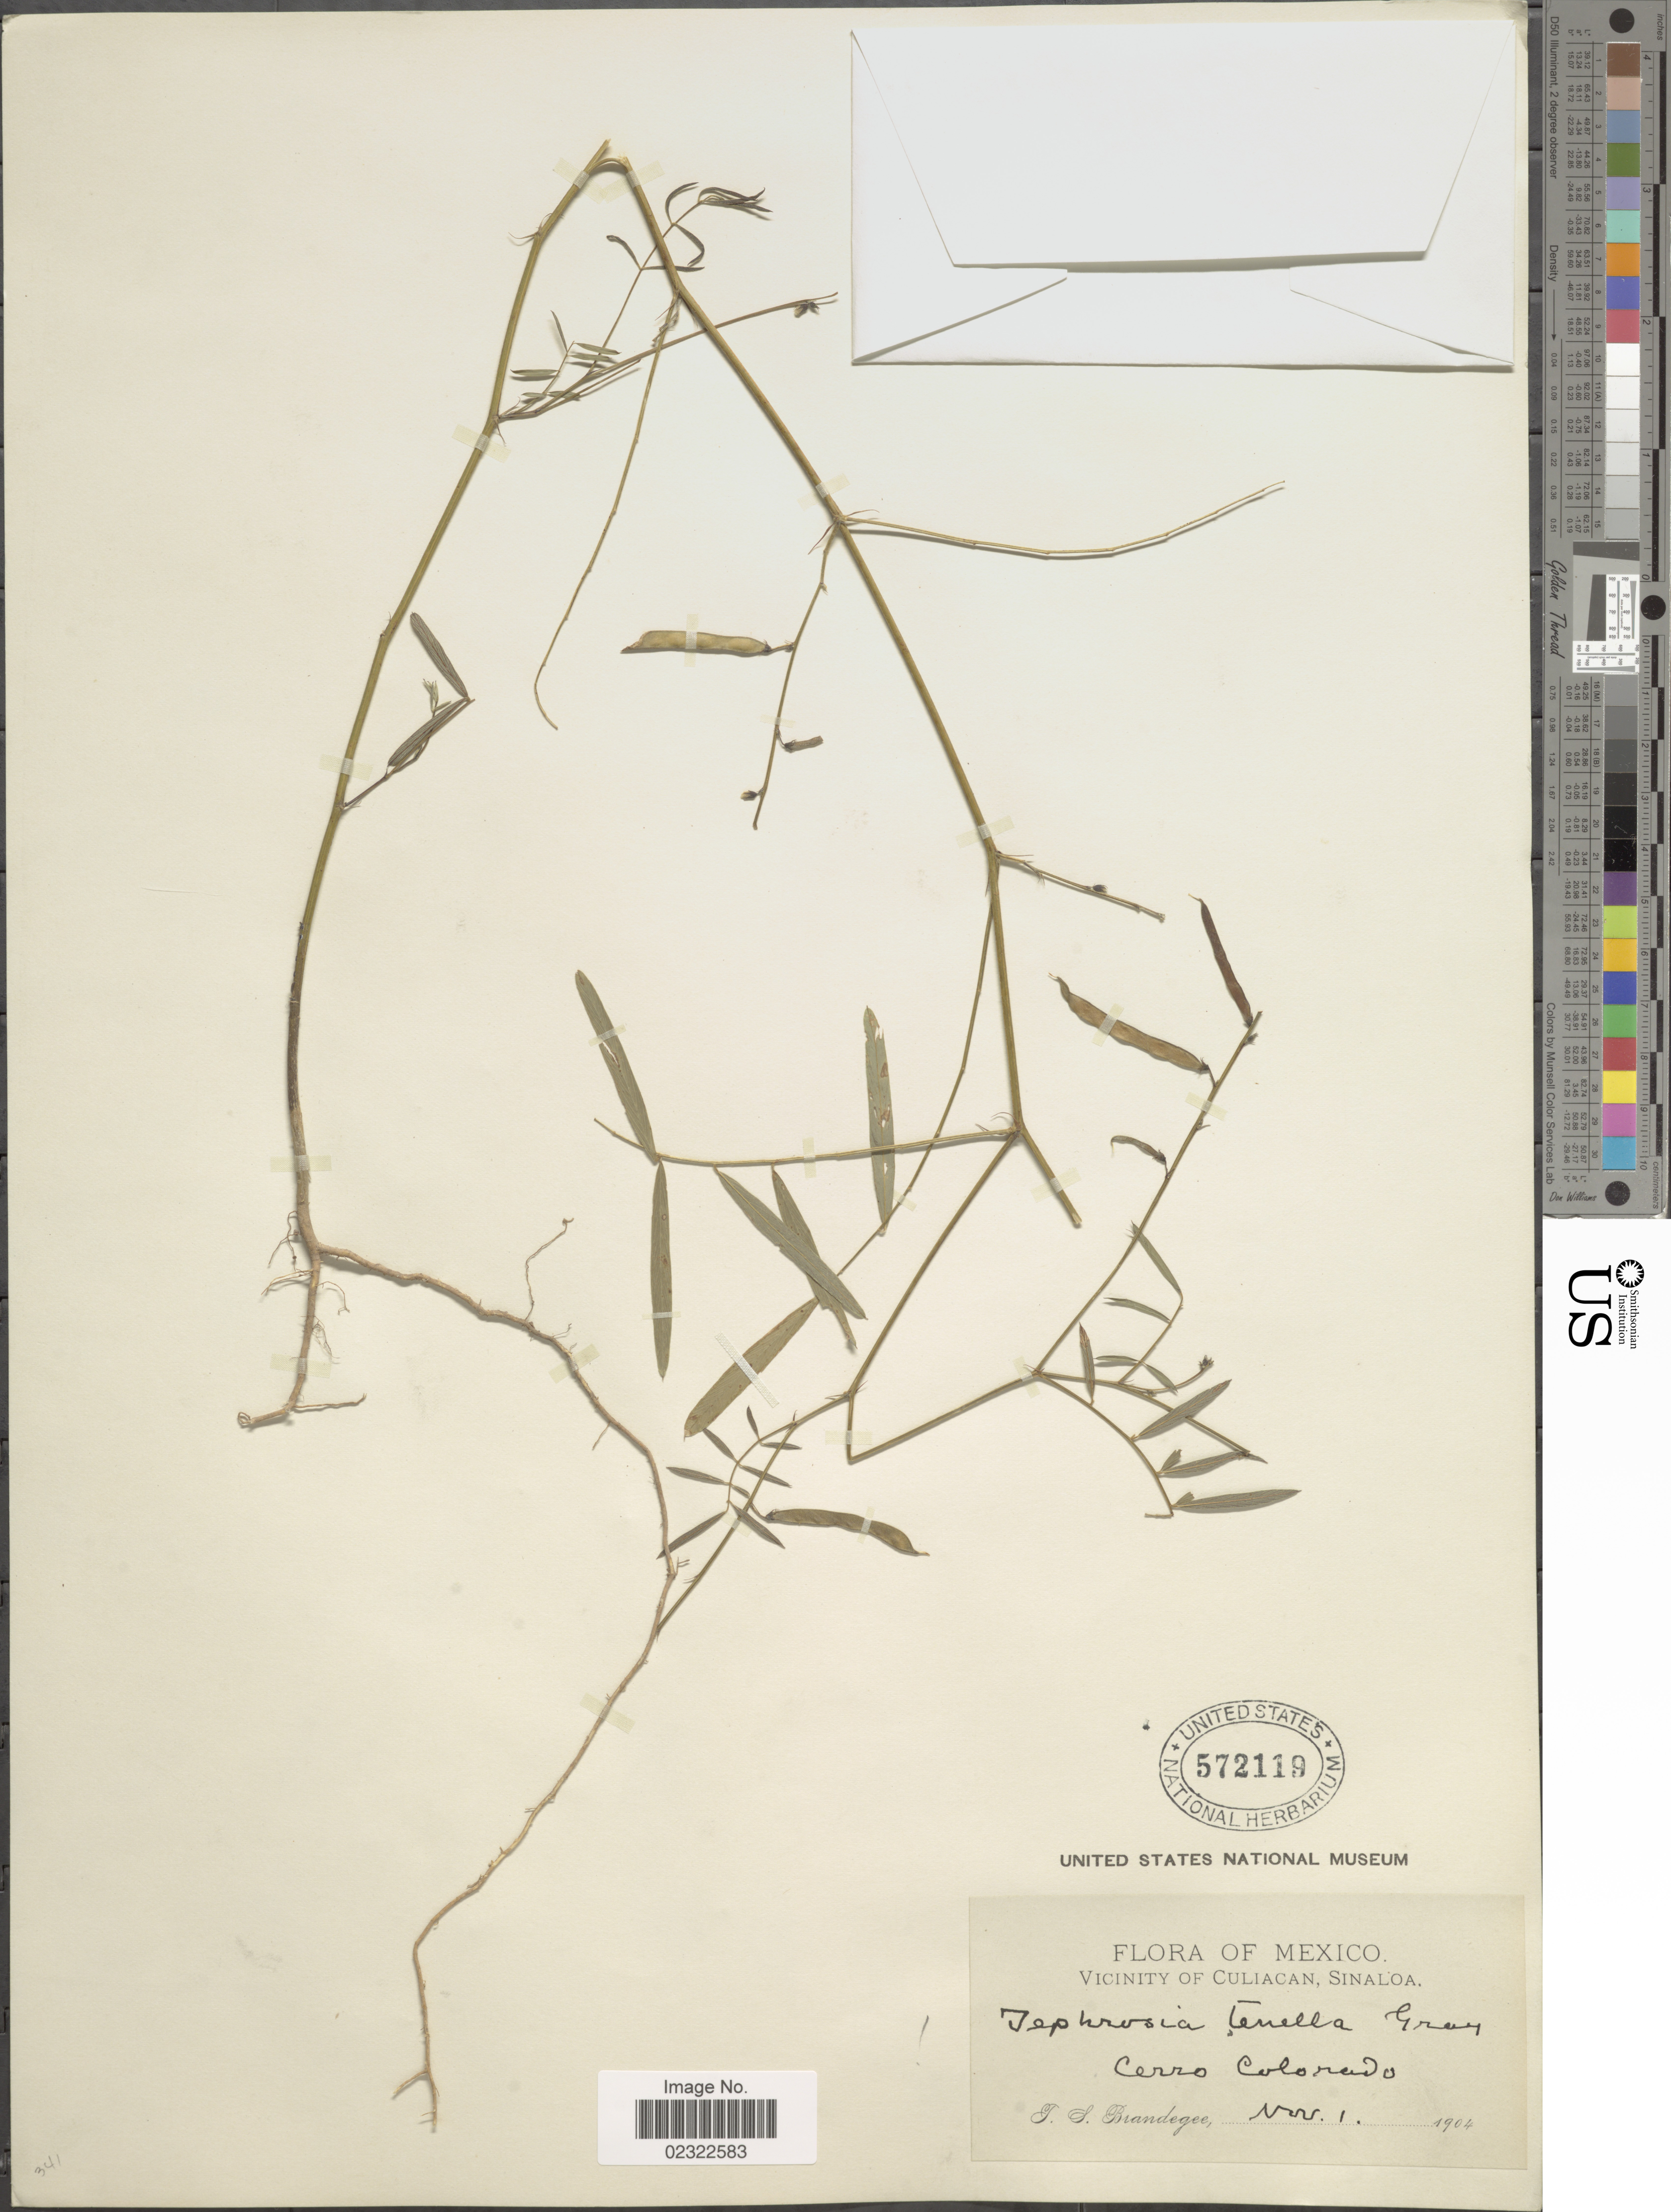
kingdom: Plantae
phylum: Tracheophyta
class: Magnoliopsida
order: Fabales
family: Fabaceae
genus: Tephrosia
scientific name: Tephrosia tenella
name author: A. Gray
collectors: T. S. Brandegee (herbarium)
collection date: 1904-11-01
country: Mexico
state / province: Sinaloa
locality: Mexico, Vicinity of Culiacan, Sinaloa. Cerro Colorado.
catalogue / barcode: US 572119